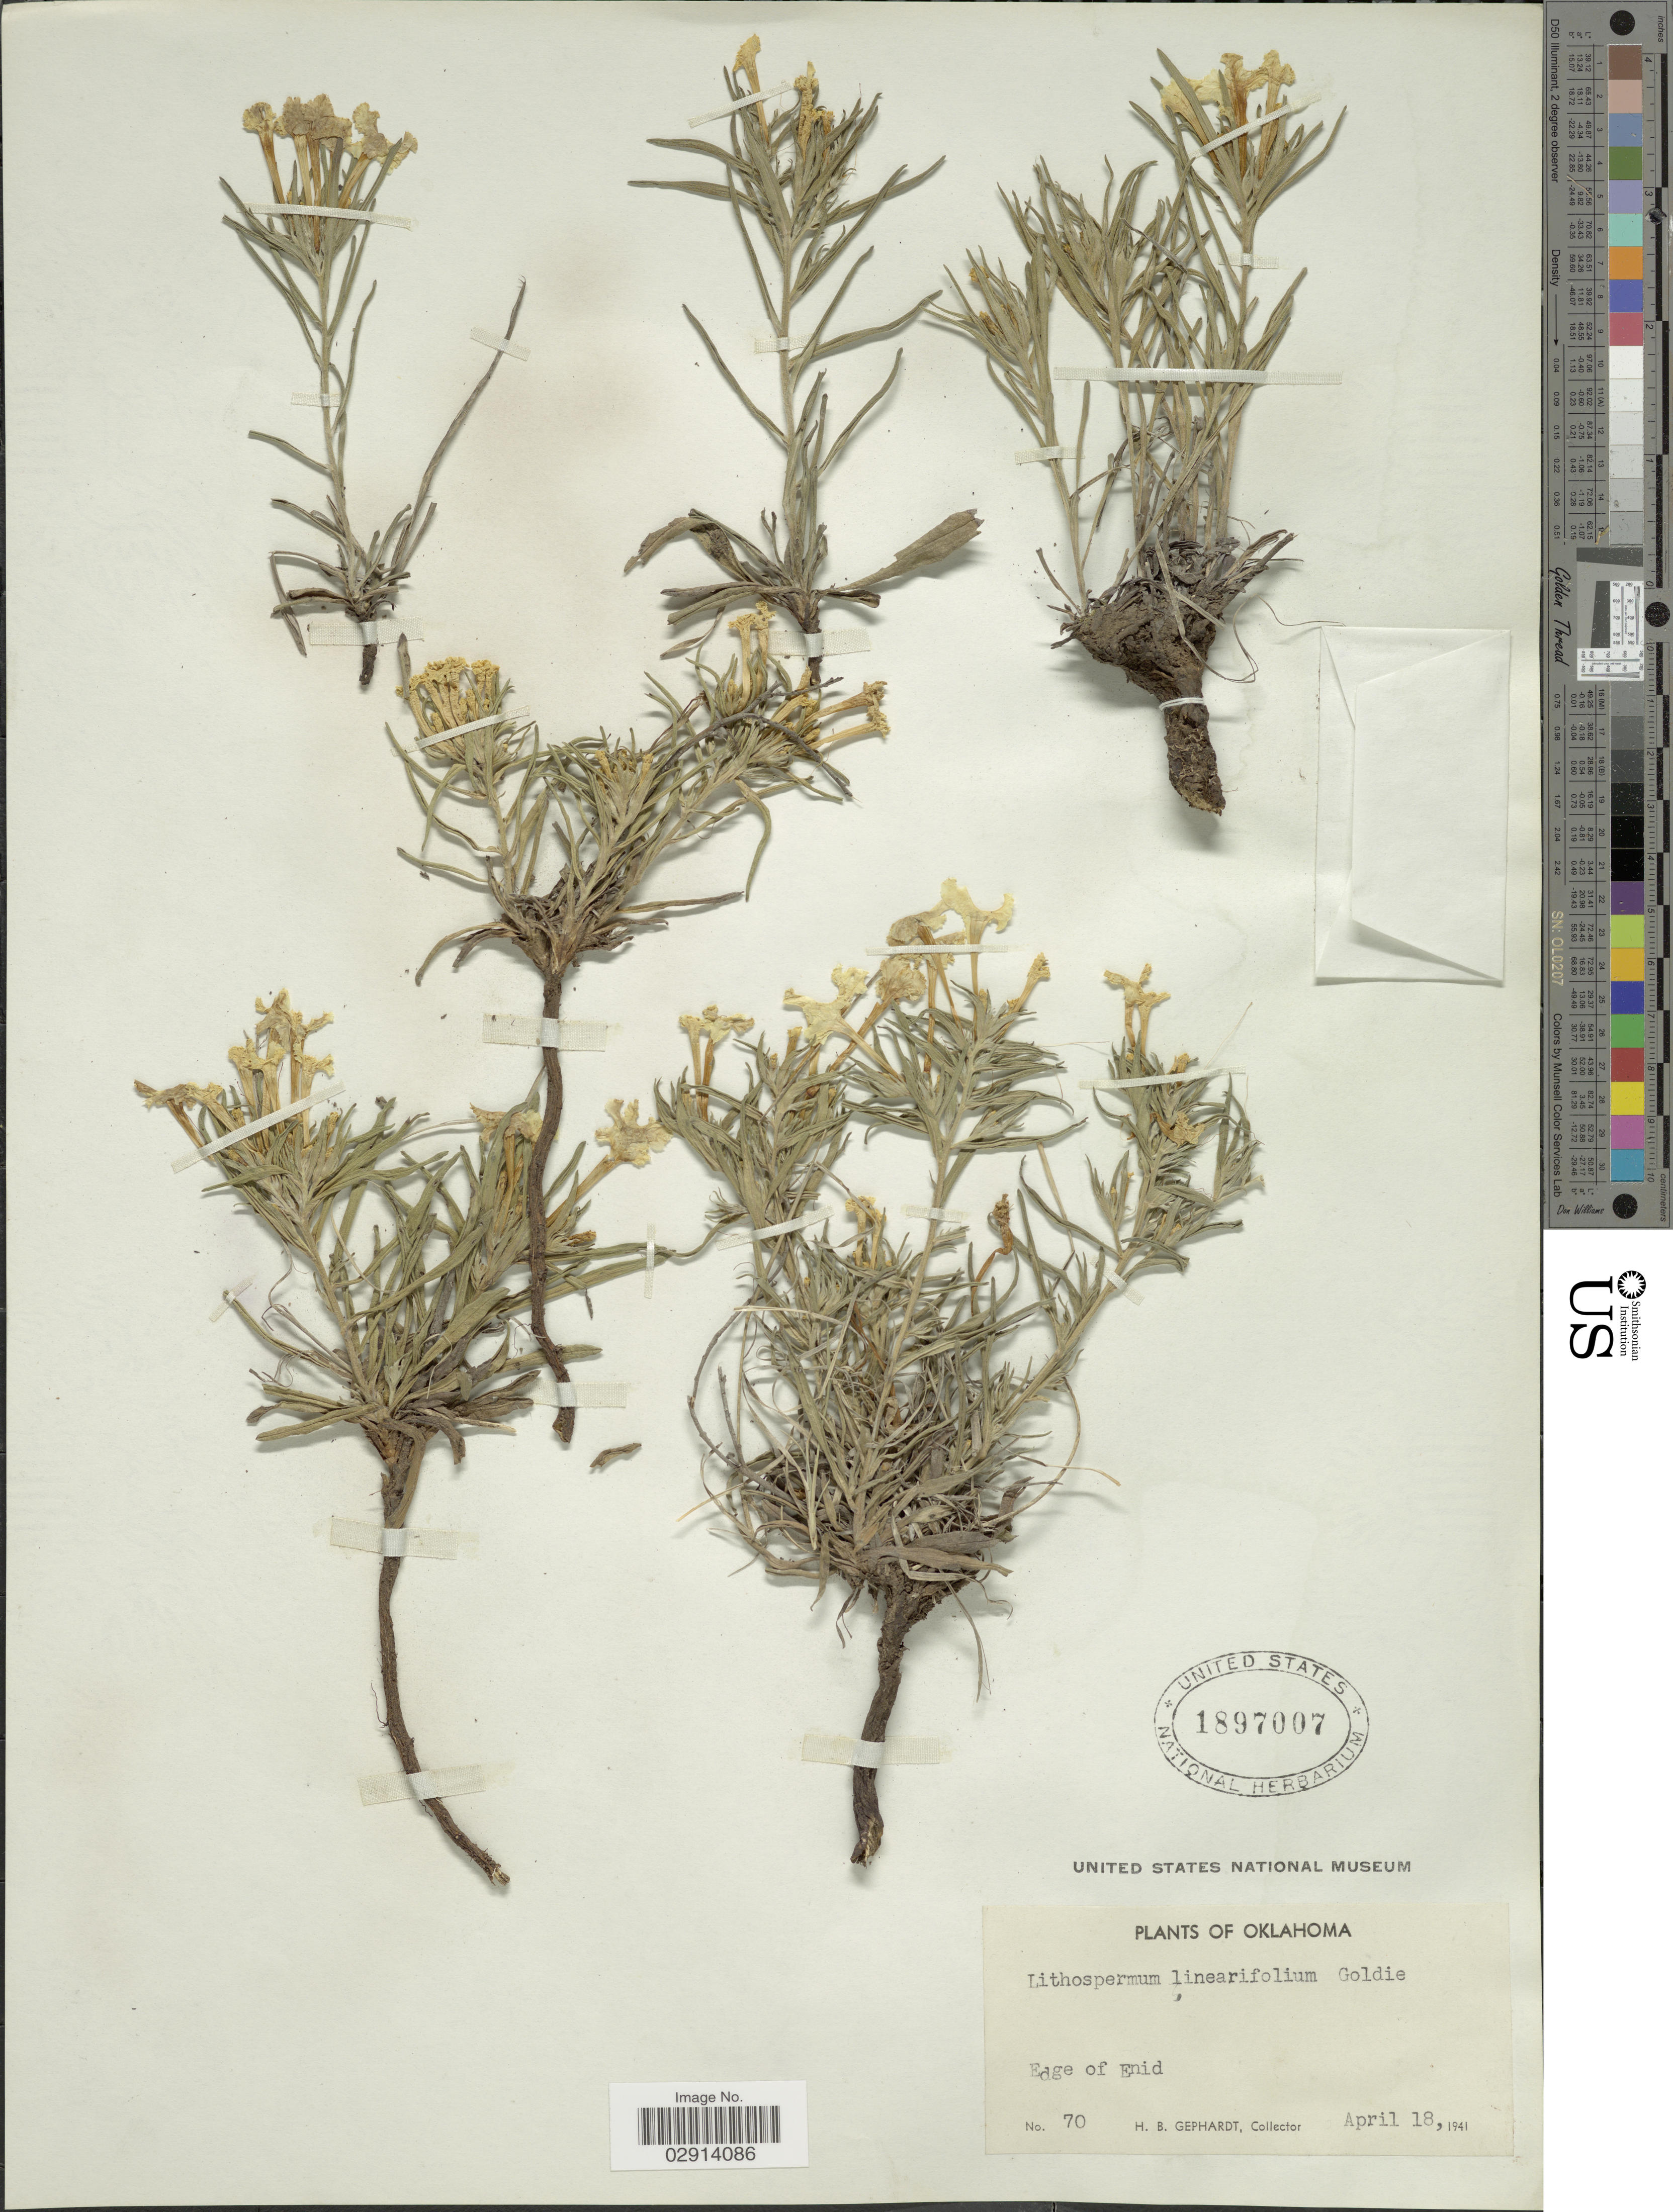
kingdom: Plantae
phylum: Tracheophyta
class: Magnoliopsida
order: Boraginales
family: Boraginaceae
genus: Lithospermum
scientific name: Lithospermum incisum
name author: Lehm.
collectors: H. Gephardt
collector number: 70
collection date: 1941-04-18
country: United States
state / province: Oklahoma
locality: Edge of Enid.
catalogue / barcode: US 1897007